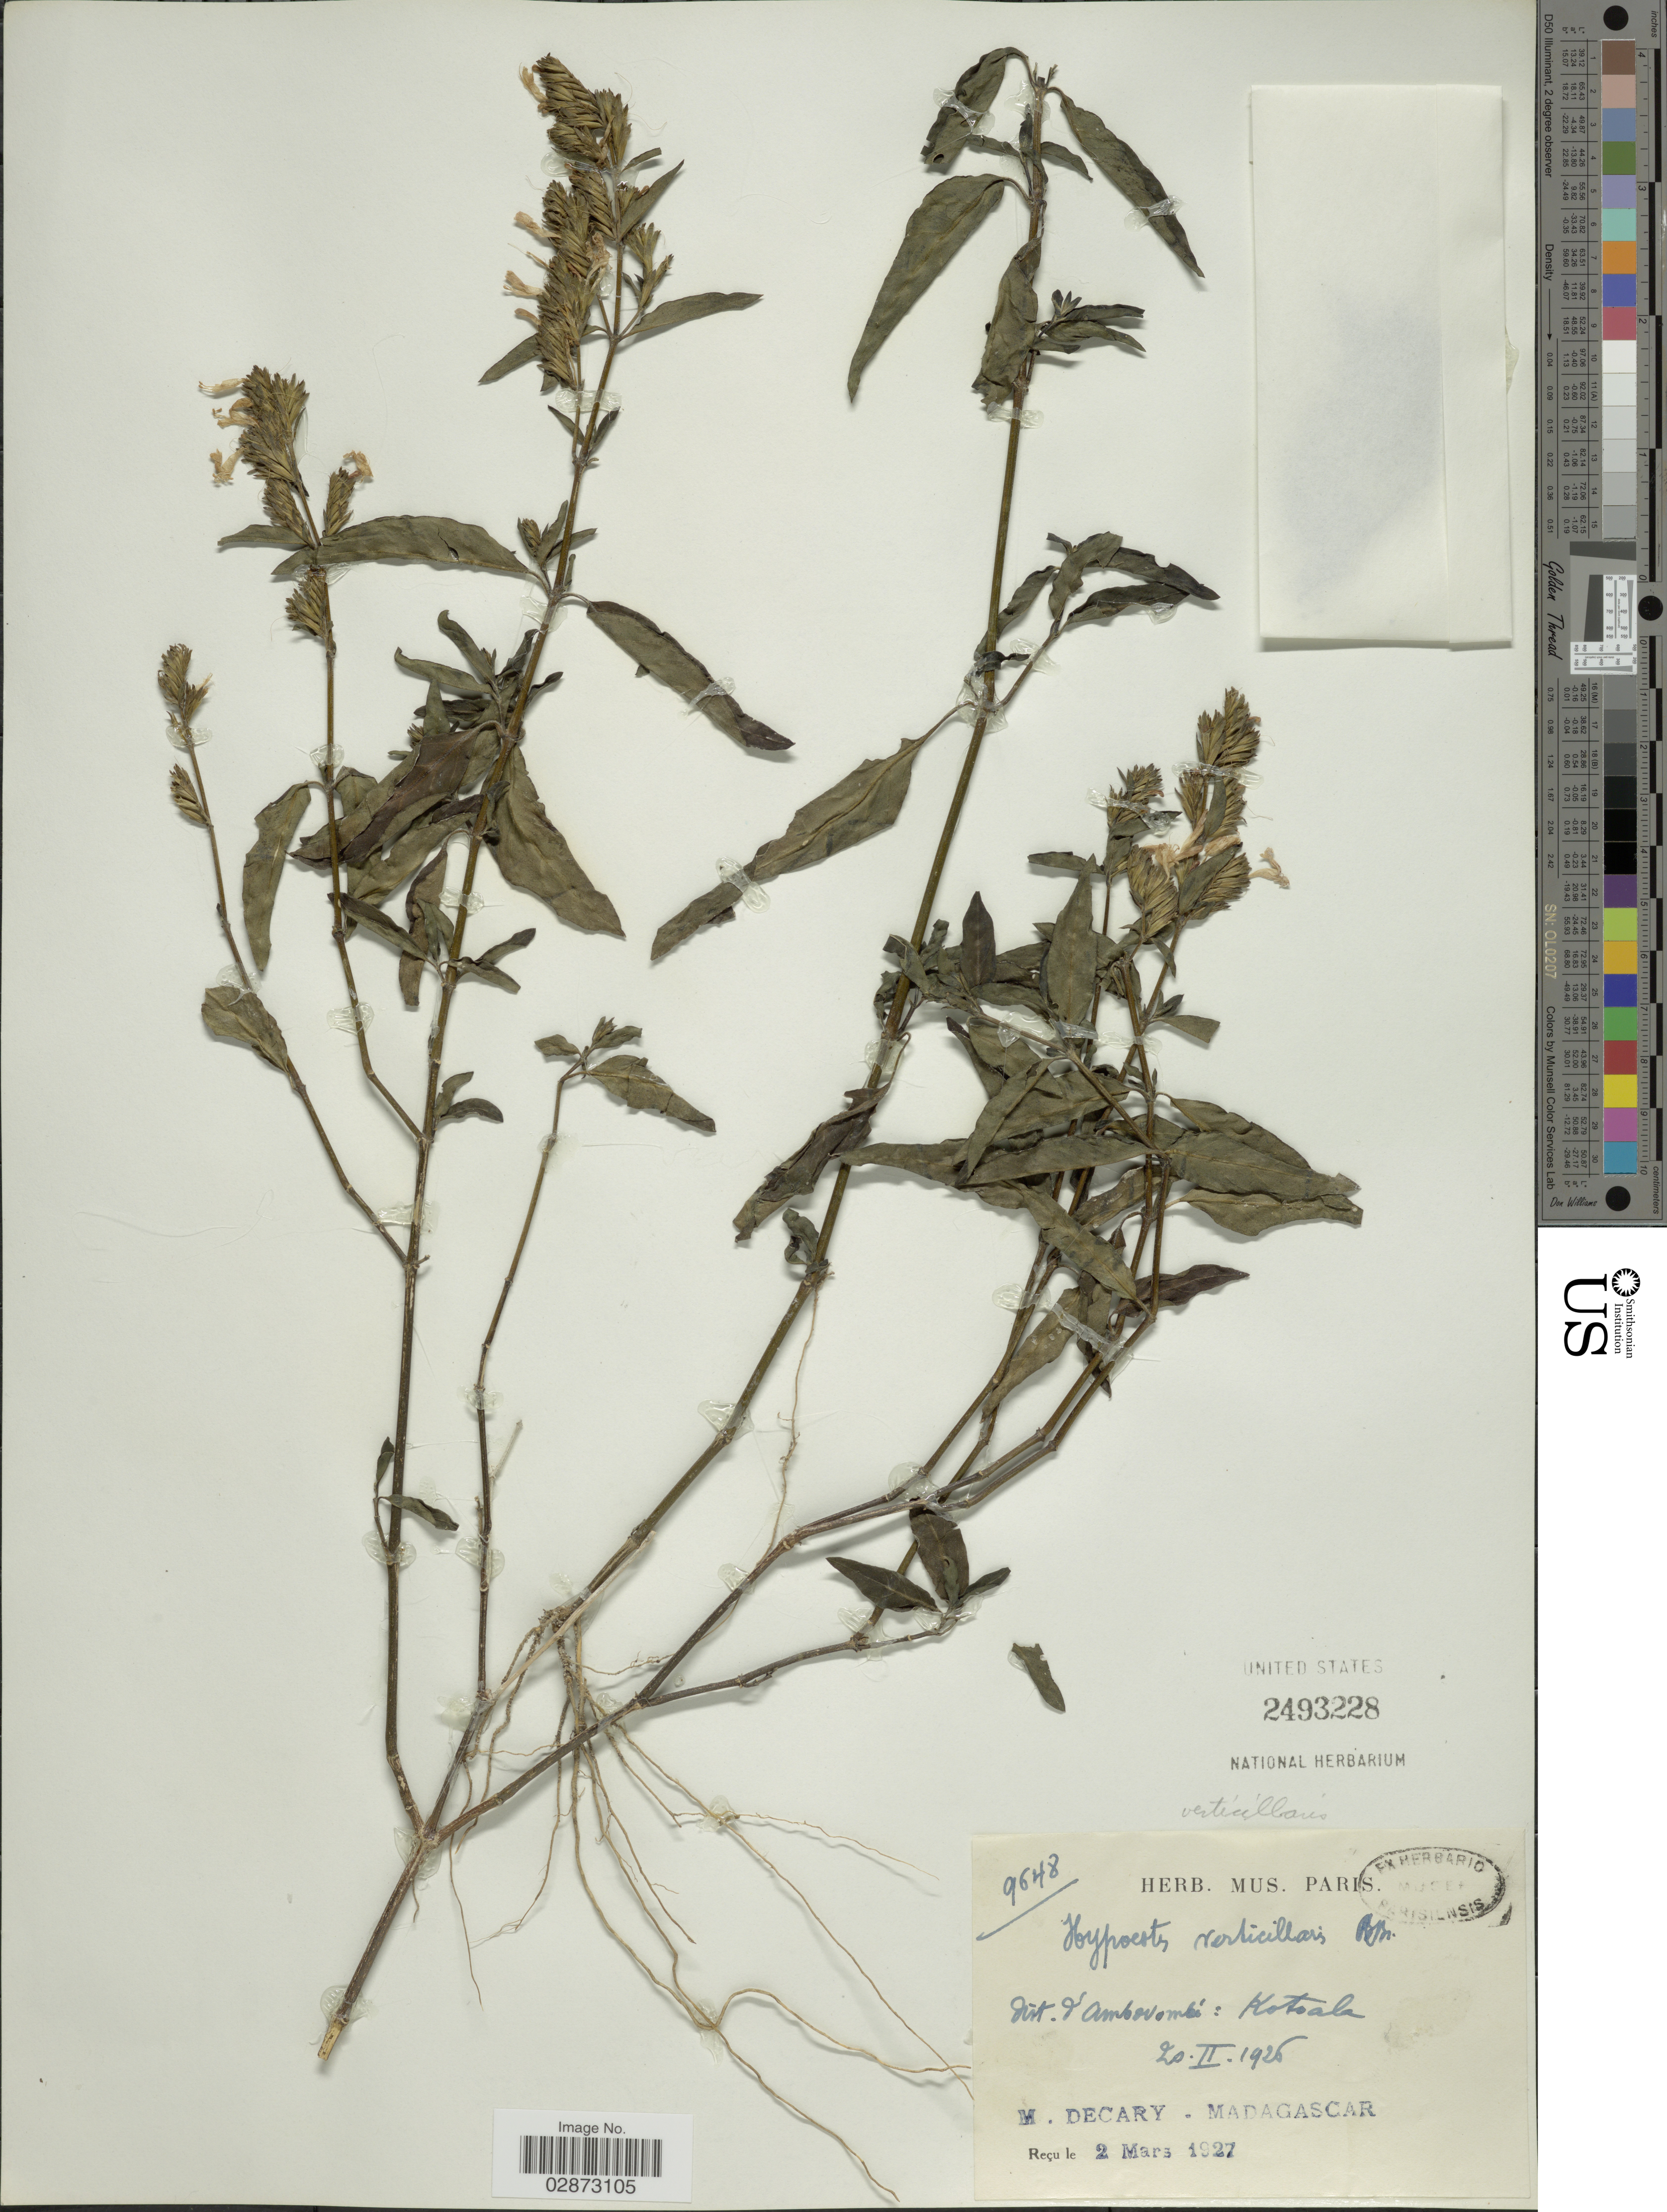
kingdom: Plantae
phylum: Tracheophyta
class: Magnoliopsida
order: Lamiales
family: Acanthaceae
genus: Hypoestes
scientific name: Hypoestes verticillaris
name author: (L. f.) Sol.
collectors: R. Decary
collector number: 9648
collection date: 1926-02-20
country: Madagascar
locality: Oest. d'Ambovombi: Kotoala.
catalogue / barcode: US 2493228